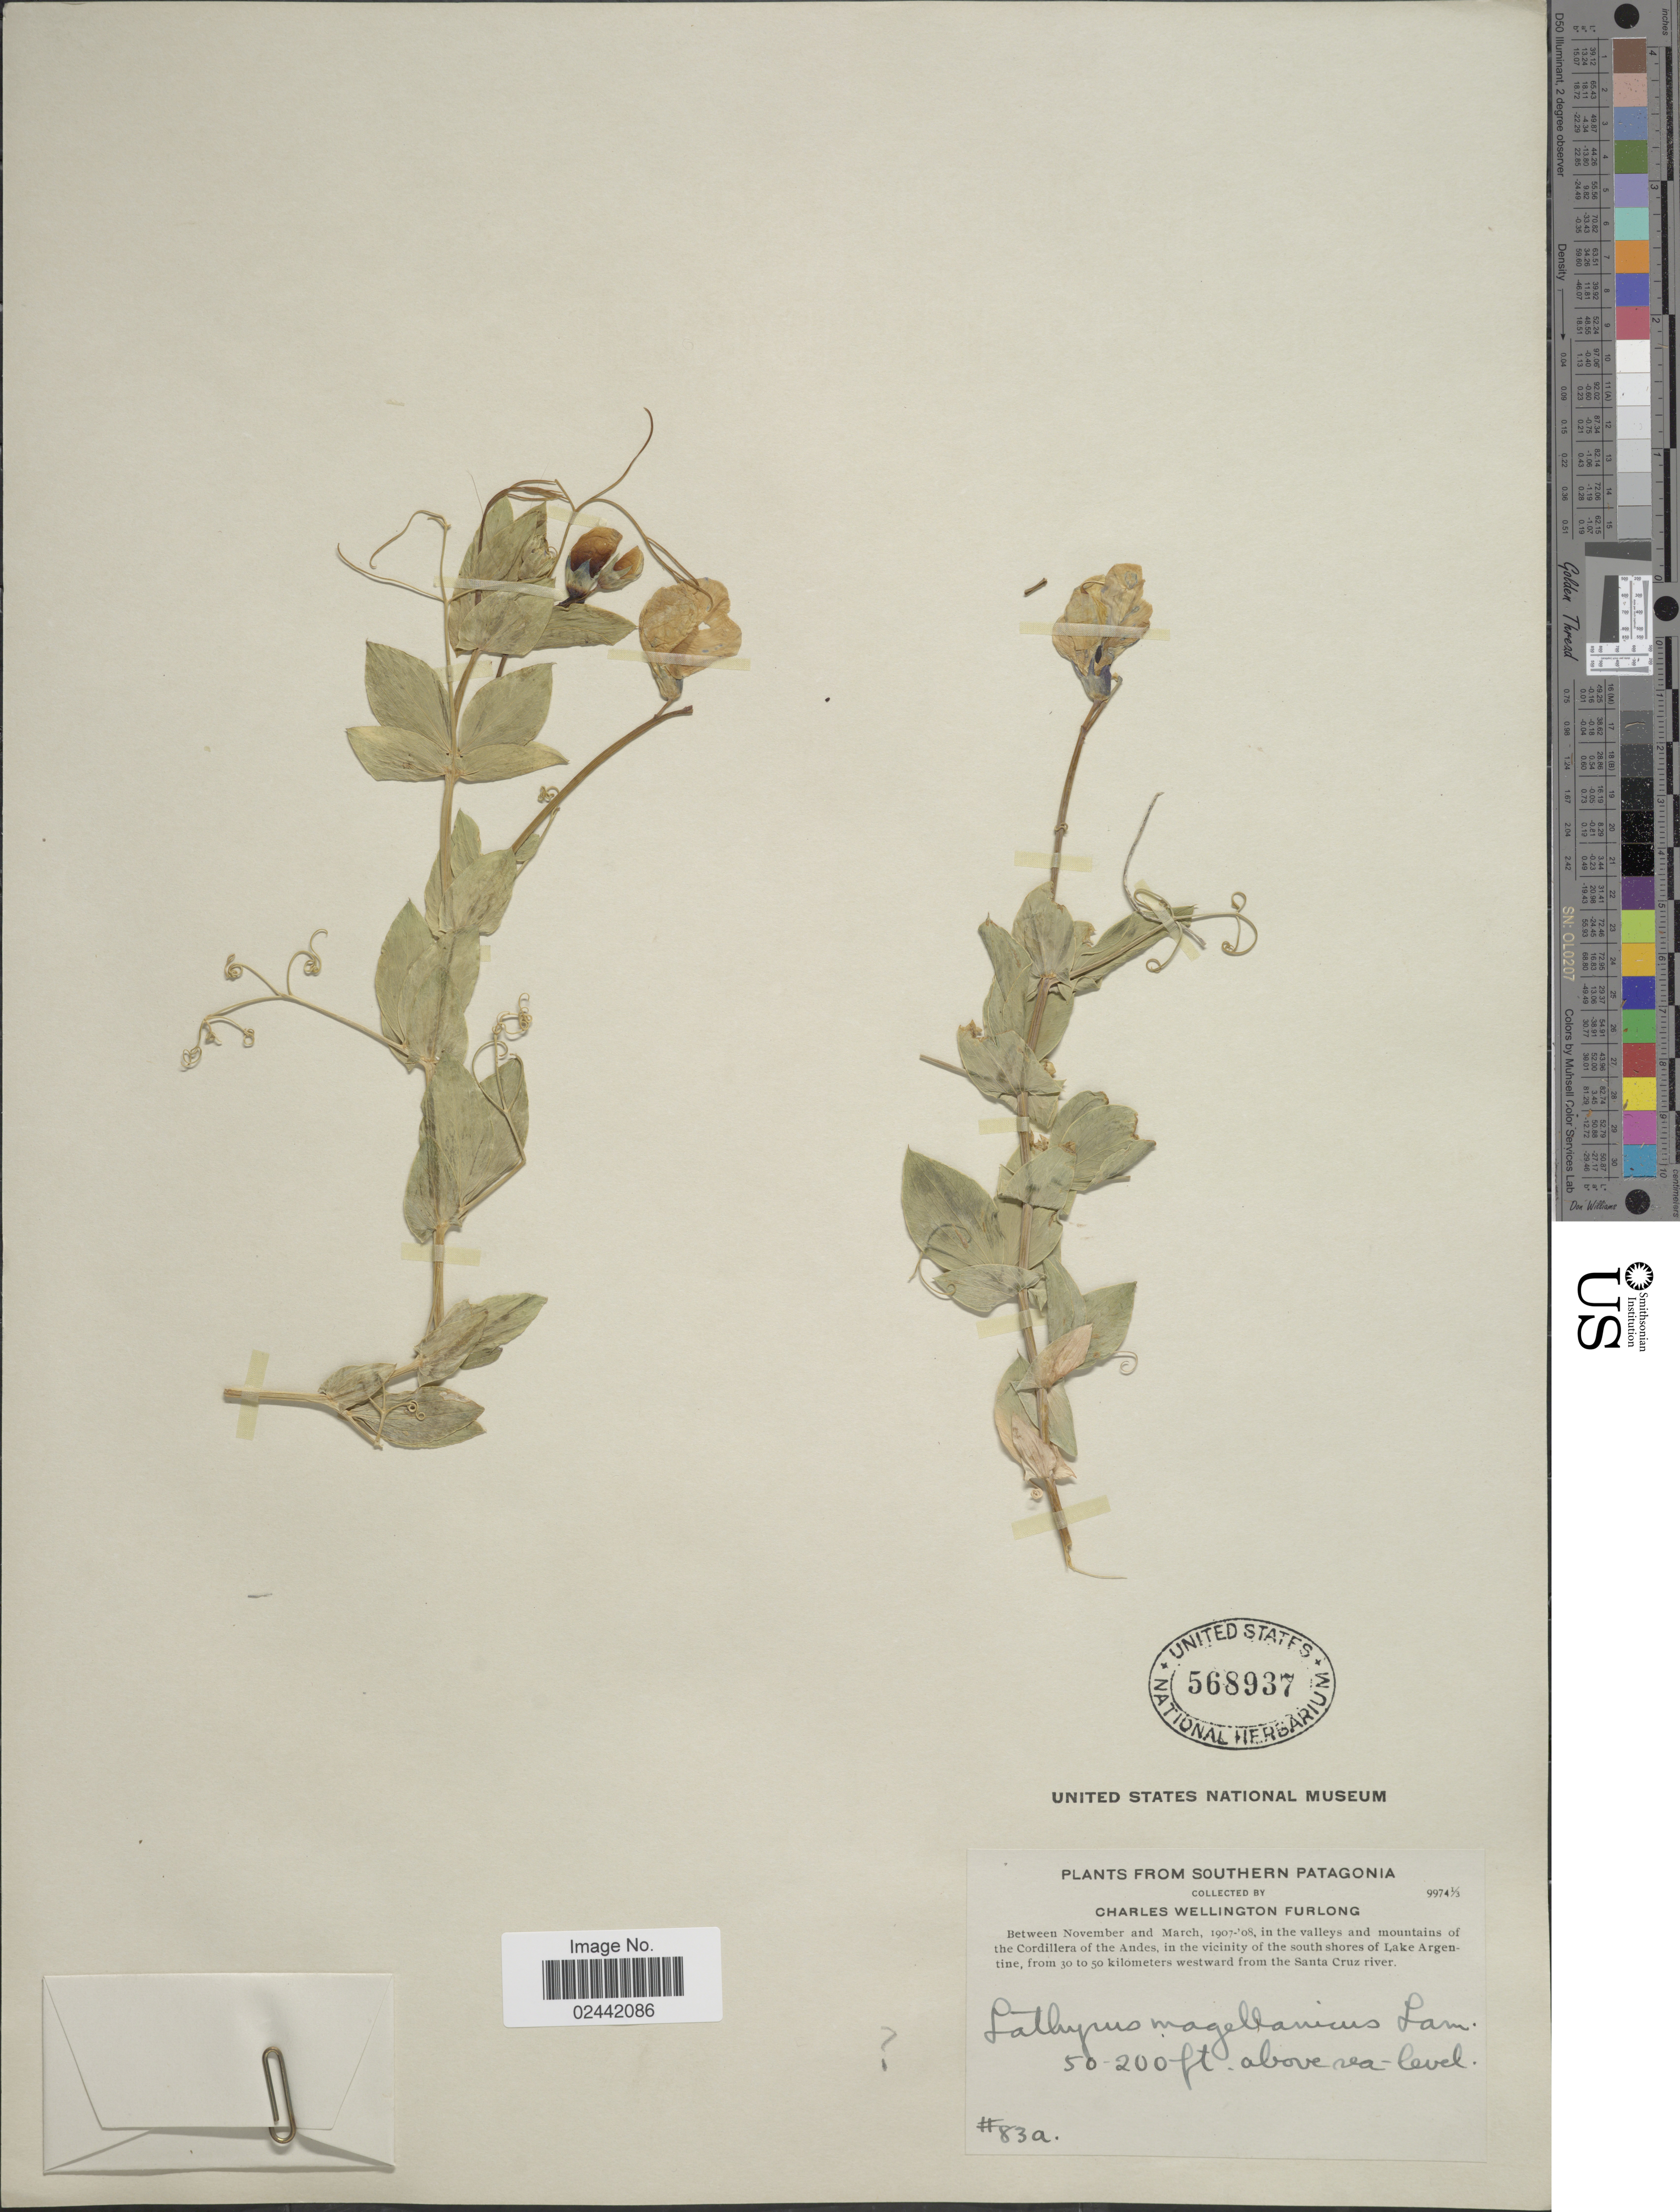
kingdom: Plantae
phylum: Tracheophyta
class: Magnoliopsida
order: Fabales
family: Fabaceae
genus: Lathyrus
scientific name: Lathyrus nervosus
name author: Lam.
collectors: C. Furlong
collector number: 83a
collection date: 1907-11/1908-03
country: Argentina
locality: Southern Patagonia. In the valleys and mountains of the Cordillera of the Andes, in the vicinity of the south shores of Lake Argentine, from 30 to 50 kilometers westward from the Santa Cruz river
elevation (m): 15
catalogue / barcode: US 568937